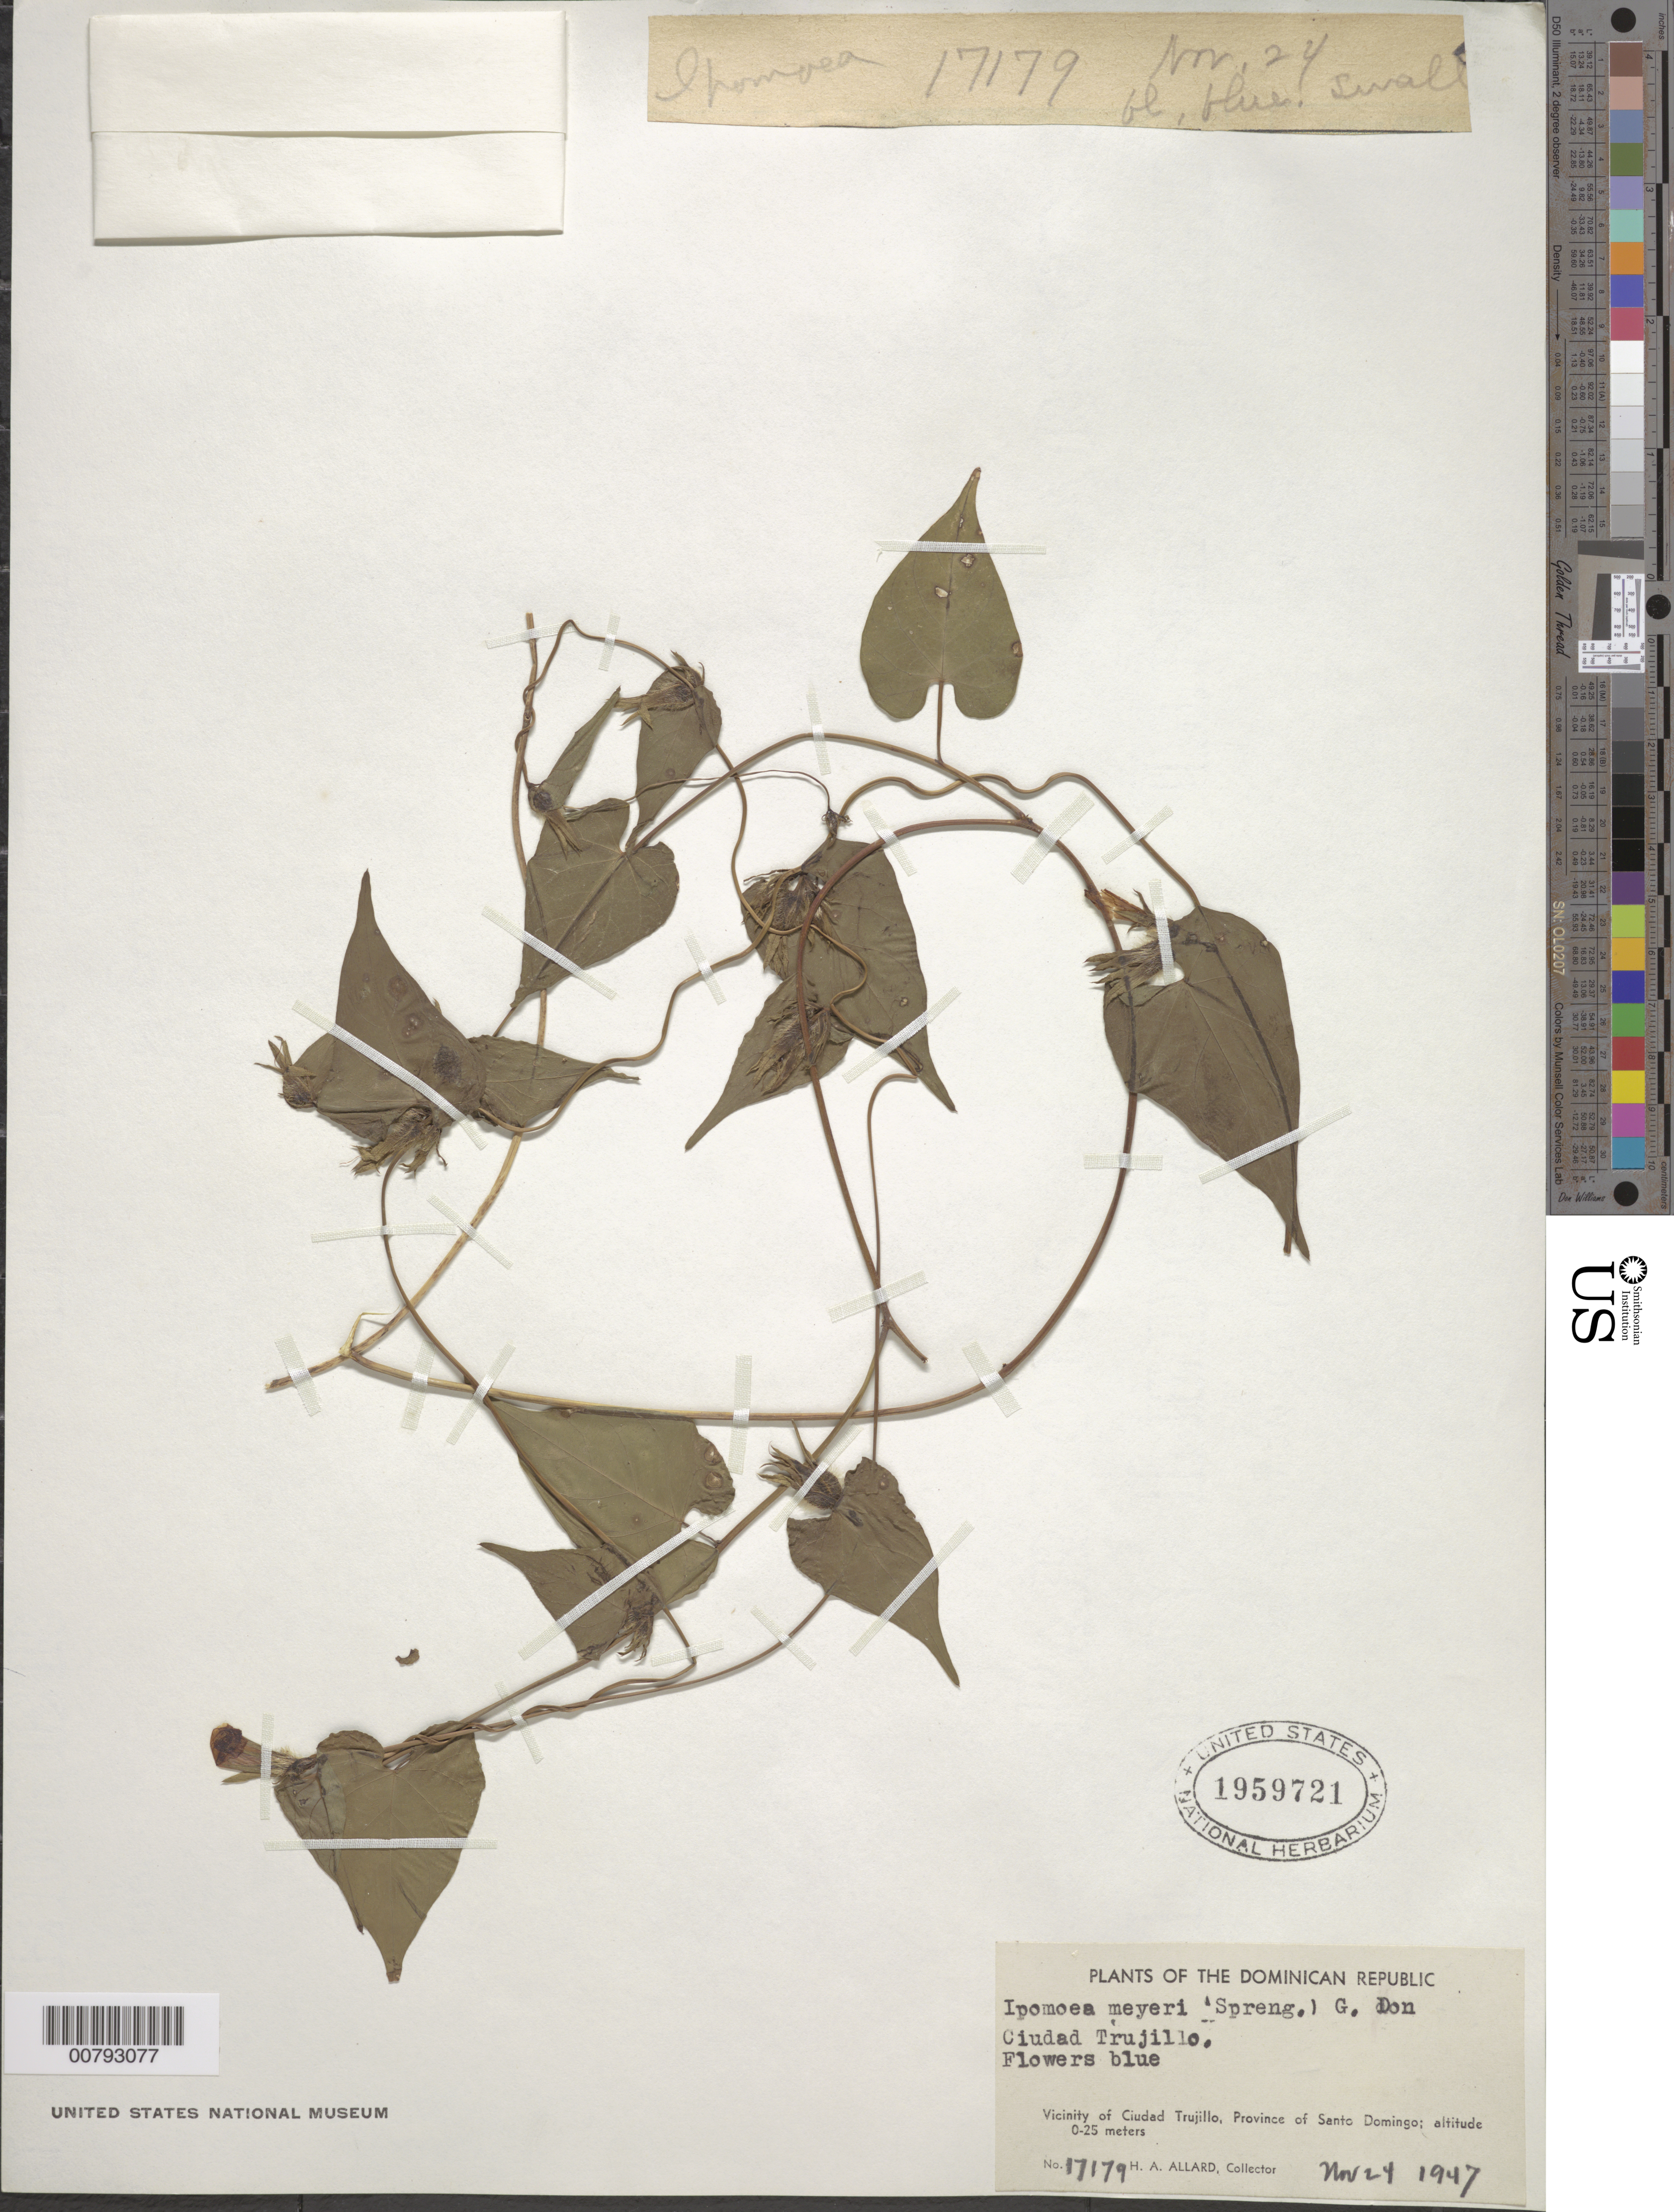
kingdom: Plantae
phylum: Tracheophyta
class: Magnoliopsida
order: Solanales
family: Convolvulaceae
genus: Ipomoea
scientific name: Ipomoea meyeri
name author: (Spreng.) G. Don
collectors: H. A. Allard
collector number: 17179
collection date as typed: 24 Nov 1947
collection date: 1947-11-24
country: Dominican Republic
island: Hispaniola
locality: Province of Santo Domingo, vicinity of Ciudad Trujillo.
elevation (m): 0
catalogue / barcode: US 1959721